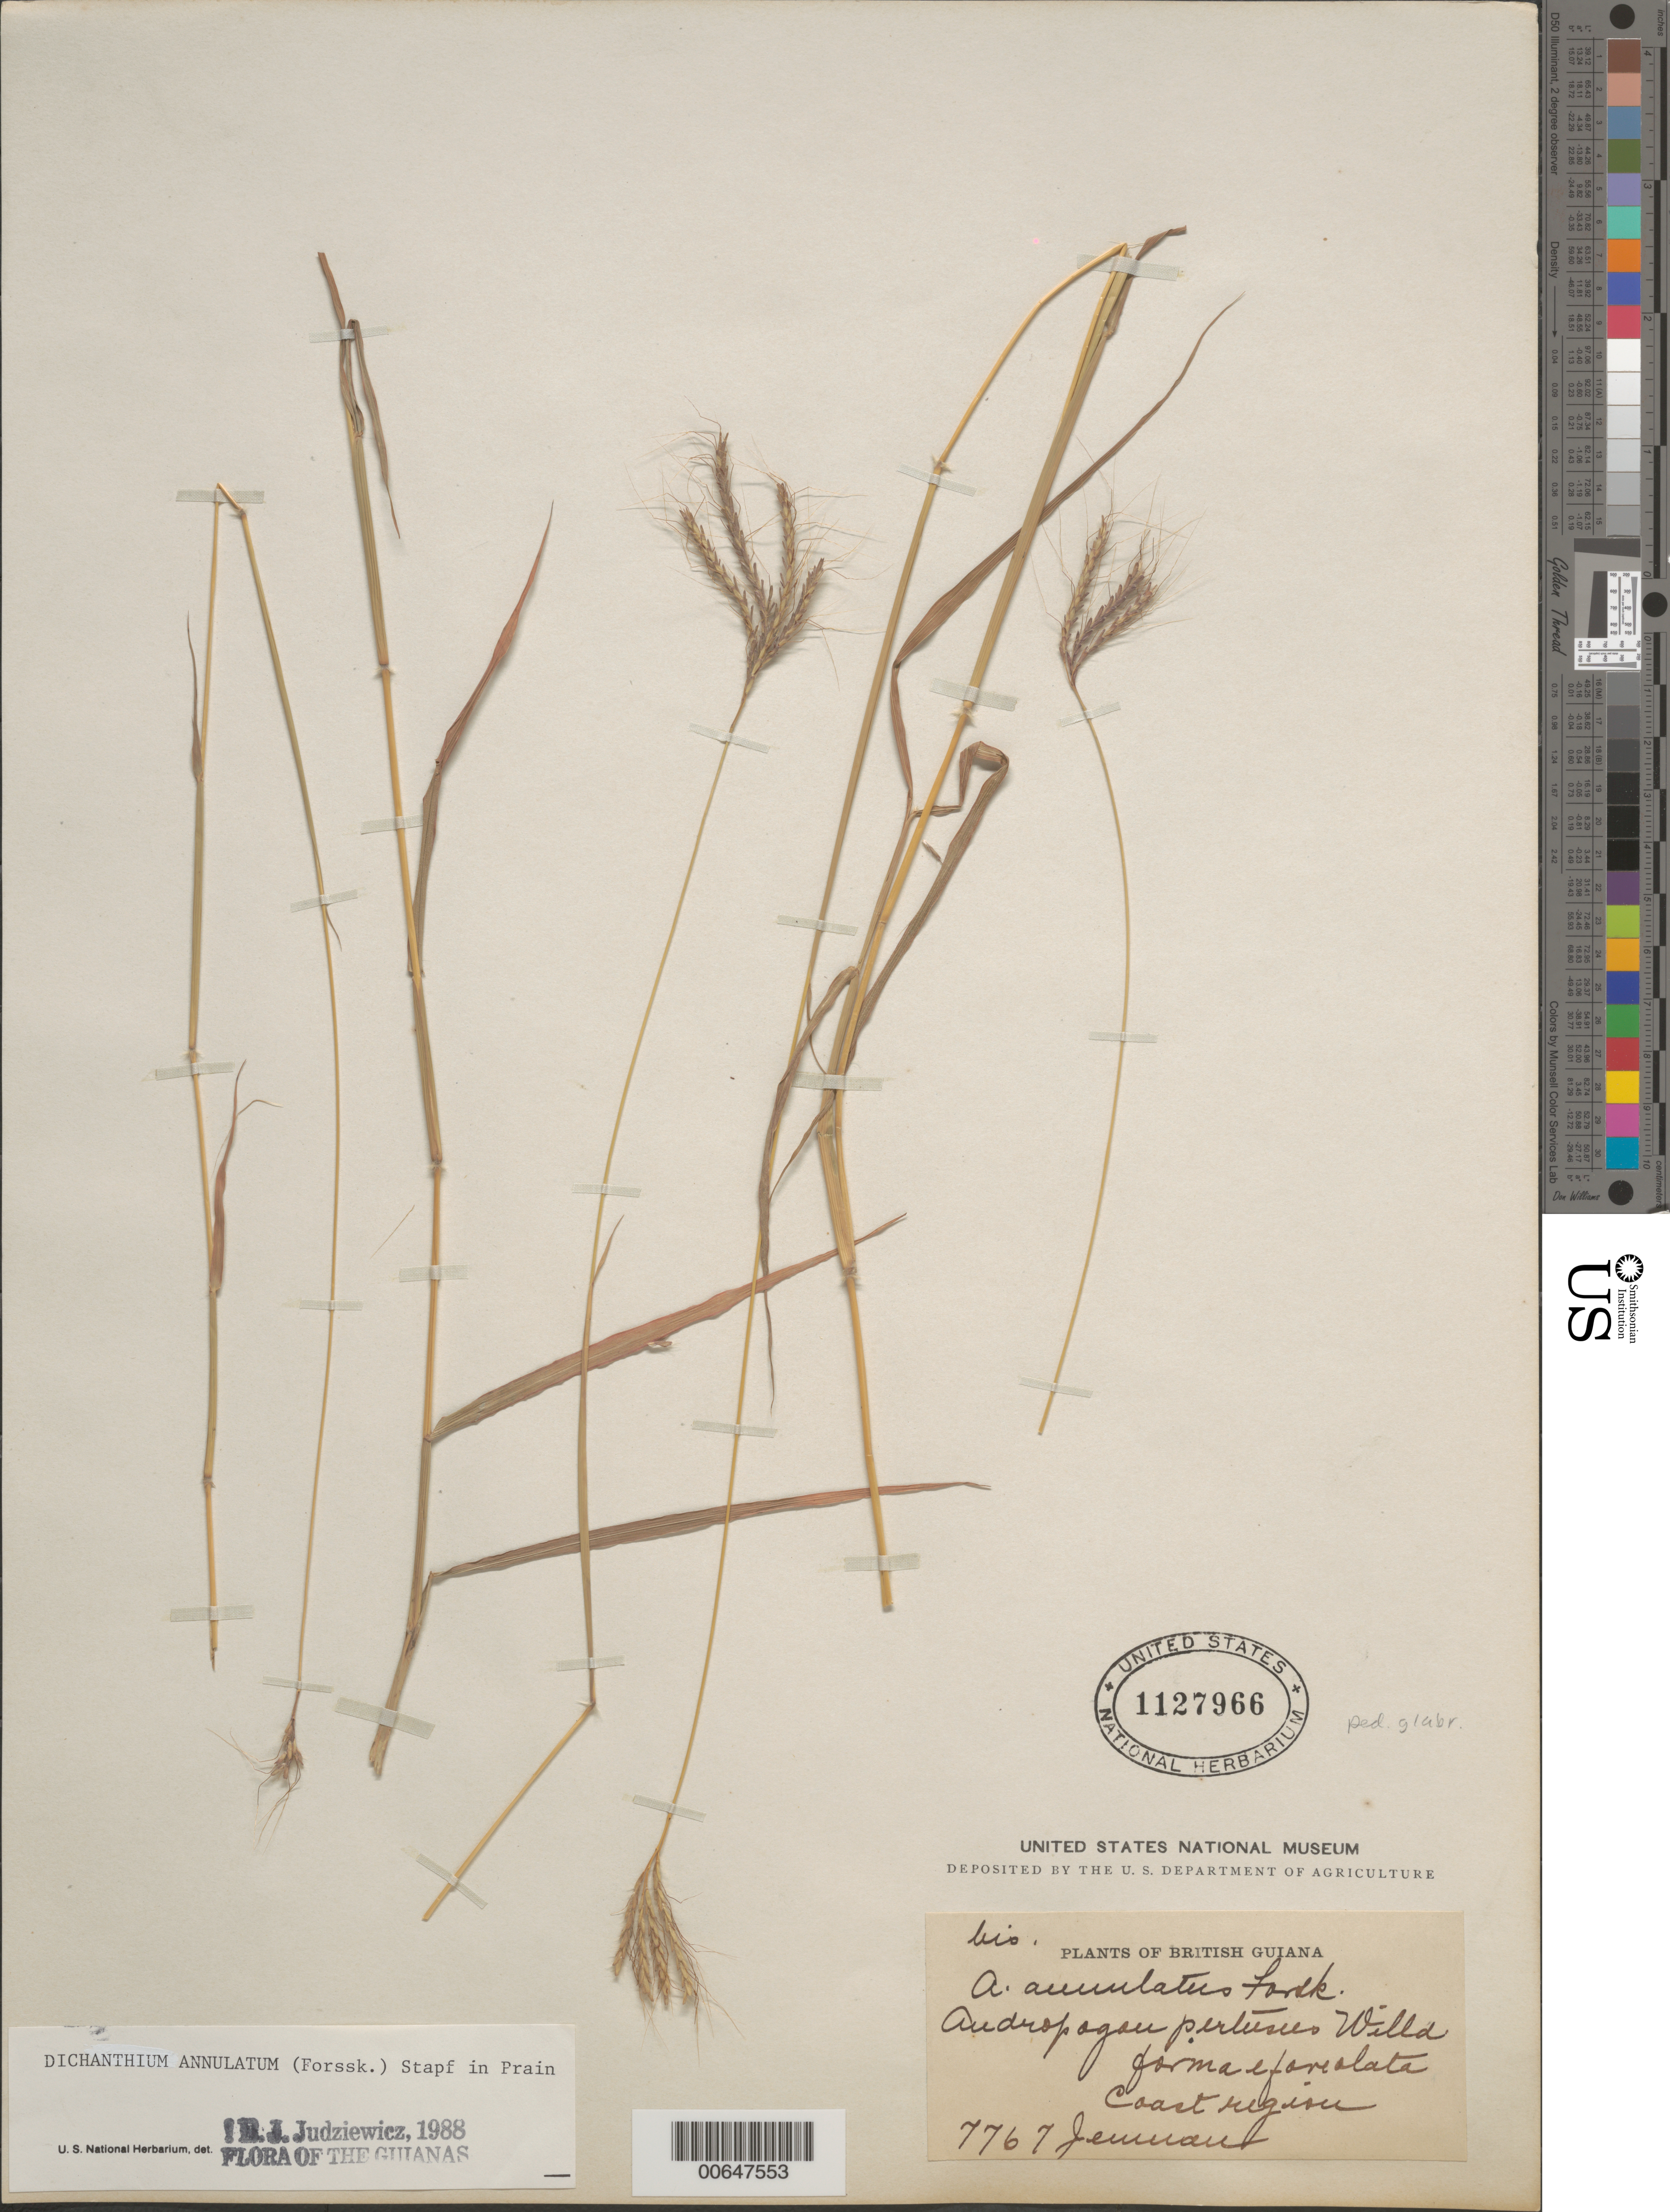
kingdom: Plantae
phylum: Tracheophyta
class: Liliopsida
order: Poales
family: Poaceae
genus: Dichanthium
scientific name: Dichanthium annulatum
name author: (Forssk.) Stapf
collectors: -. Jenman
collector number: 7767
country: Guyana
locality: British Guiana. Coast region.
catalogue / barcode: US 1127966